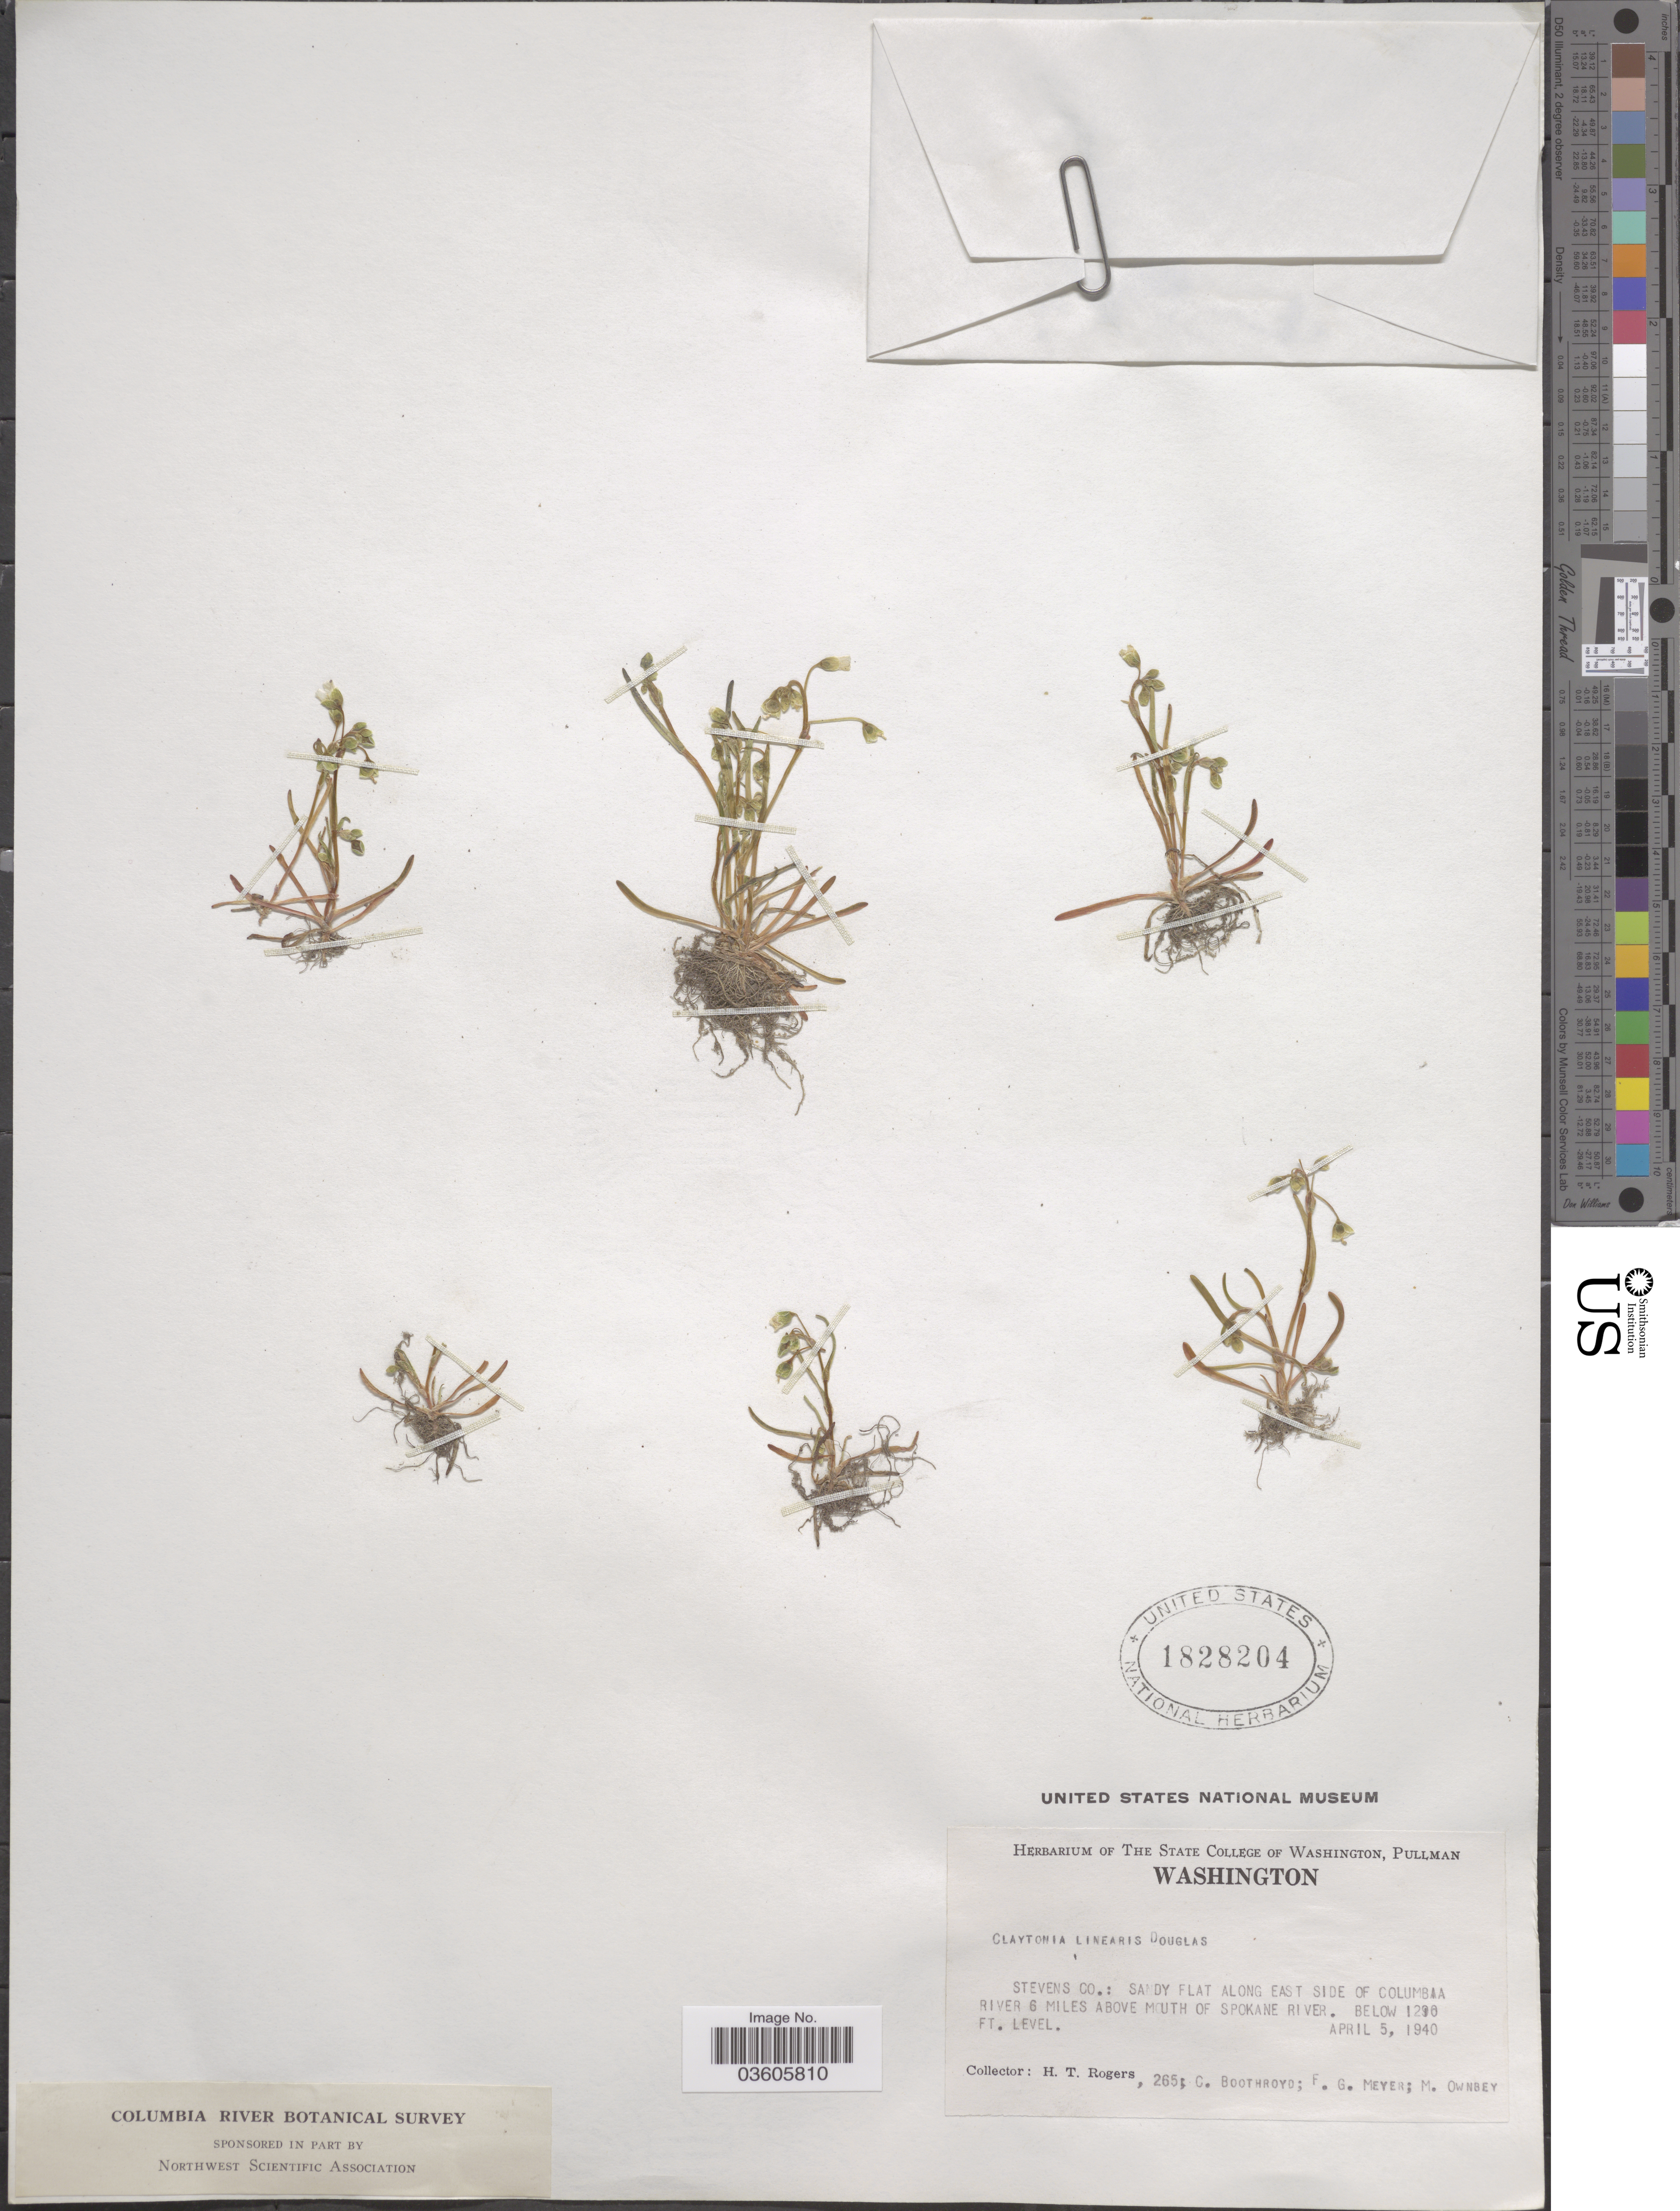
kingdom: Plantae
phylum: Tracheophyta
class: Magnoliopsida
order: Caryophyllales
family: Montiaceae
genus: Montia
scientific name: Montia linearis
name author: (Douglas) Greene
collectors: H. Rogers, C. Boothroyd, F. G. Meyer & M. Ownbey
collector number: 265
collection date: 1940-04-05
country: United States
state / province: Washington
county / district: Spokane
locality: Stevens Co.: Sandy flat along east side of Columbia River 5 miles above Mouth of Spokane River.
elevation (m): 366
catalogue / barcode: US 1828204